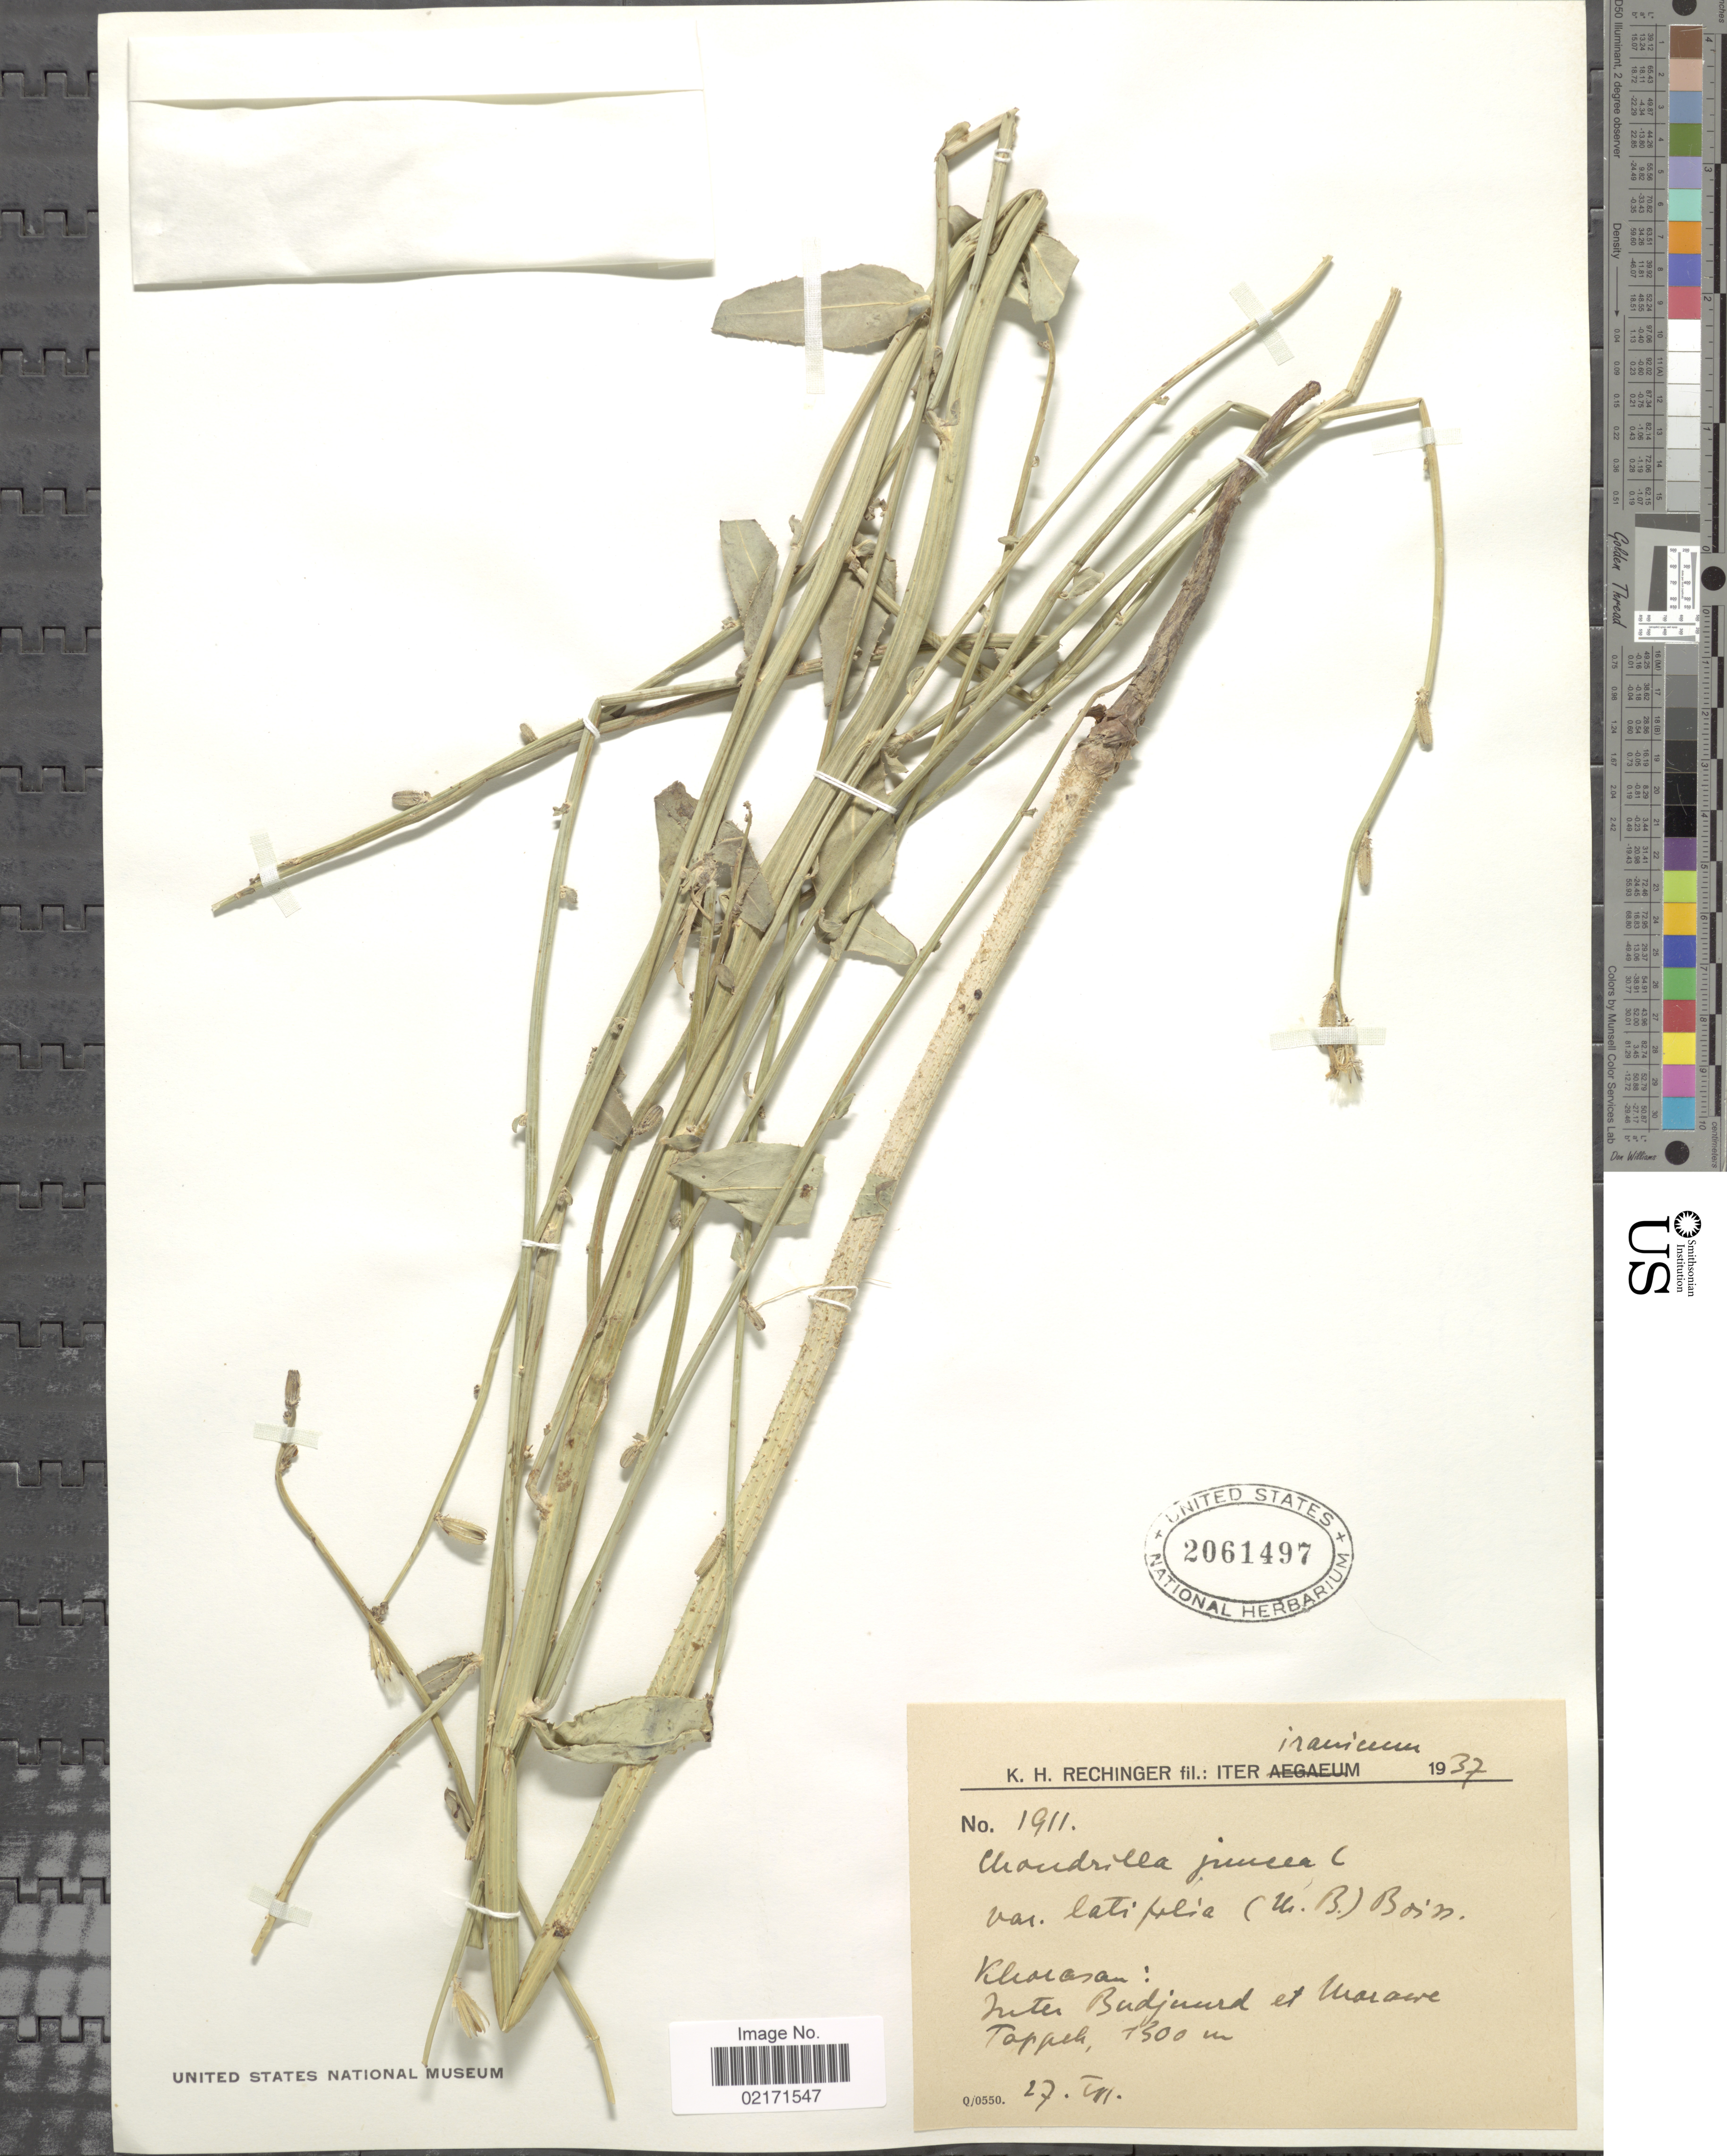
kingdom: Plantae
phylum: Tracheophyta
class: Magnoliopsida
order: Asterales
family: Asteraceae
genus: Chondrilla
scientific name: Chondrilla juncea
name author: L.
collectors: K. H. Rechinger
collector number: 1911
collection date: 1937-07-27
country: Iran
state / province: Khorasan [obsolete]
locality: Inter [interpreted] Budjnurd et Morawe Tappeh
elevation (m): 1300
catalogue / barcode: US 2061497